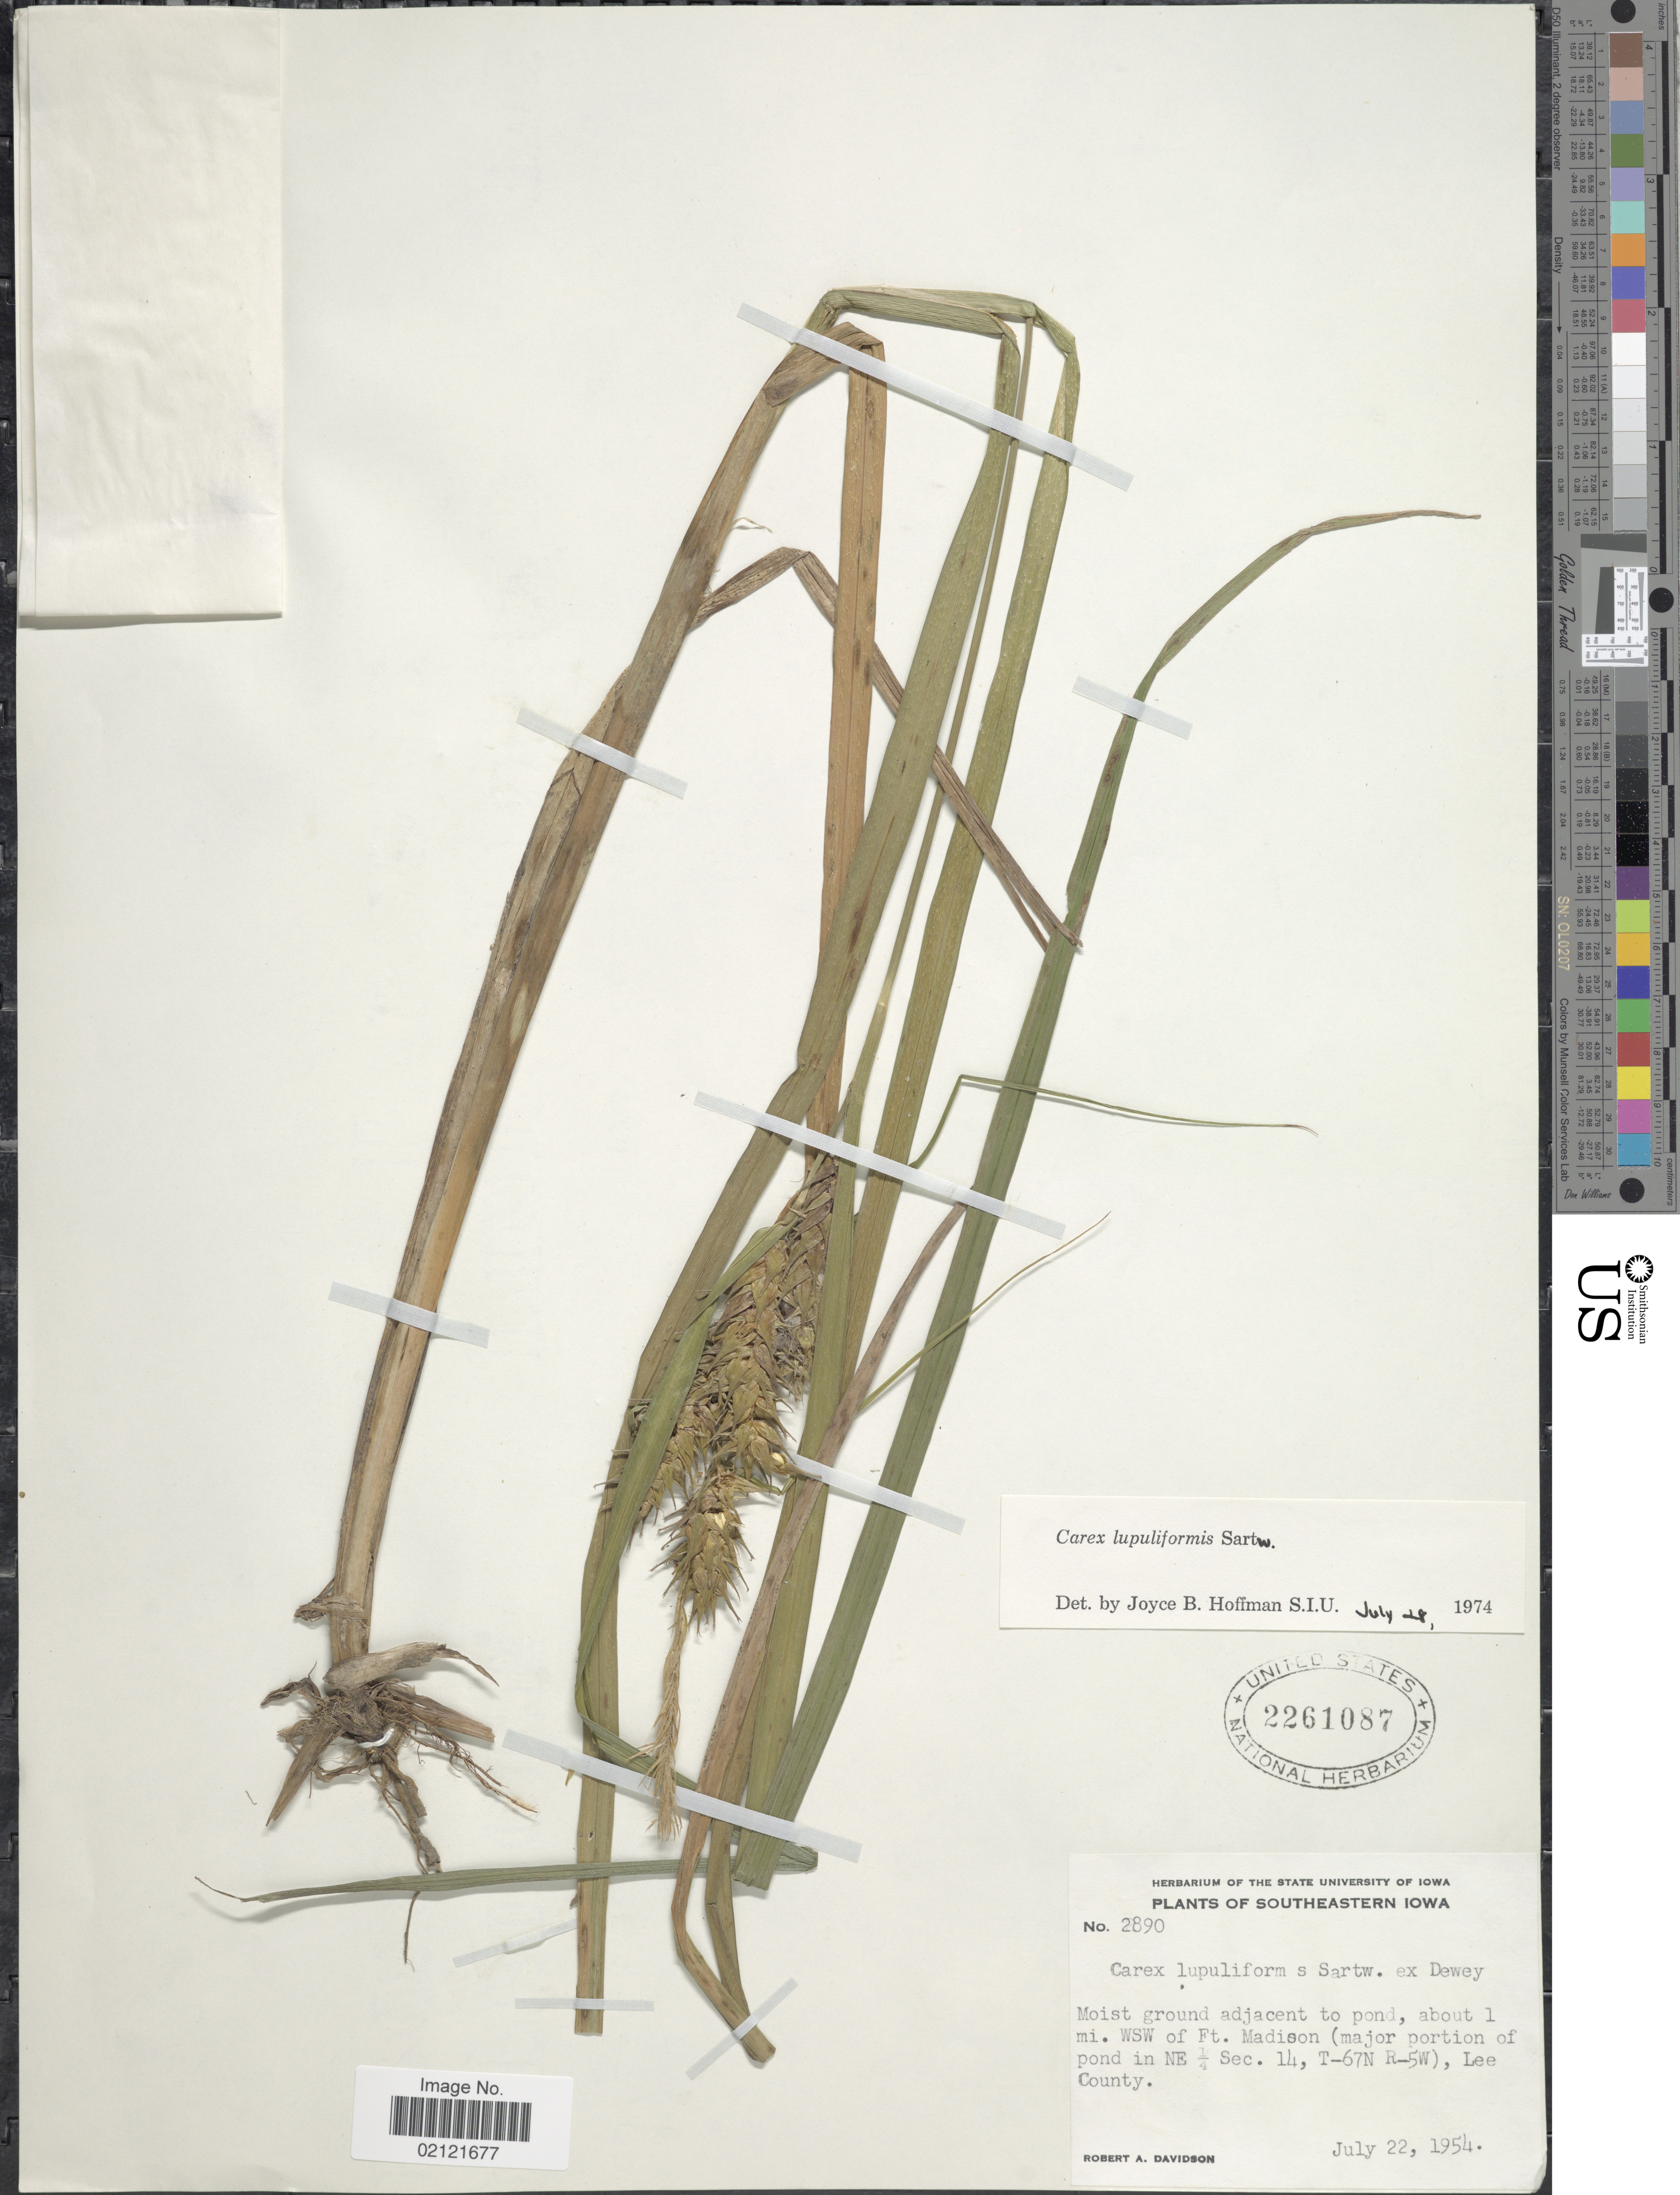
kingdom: Plantae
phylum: Tracheophyta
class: Liliopsida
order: Poales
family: Cyperaceae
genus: Carex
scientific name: Carex lupuliformis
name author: Sartwell ex Dewey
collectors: R. A. Davidson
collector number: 2890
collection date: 1954-07-22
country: United States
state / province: Iowa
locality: Southeastern Iowa, Moist ground adjacent to pond, about 1 mi. WSW of Ft. Madison (Major portion of pond in NE ¼ sec., T67N R5W), Lee County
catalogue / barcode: US 2261087